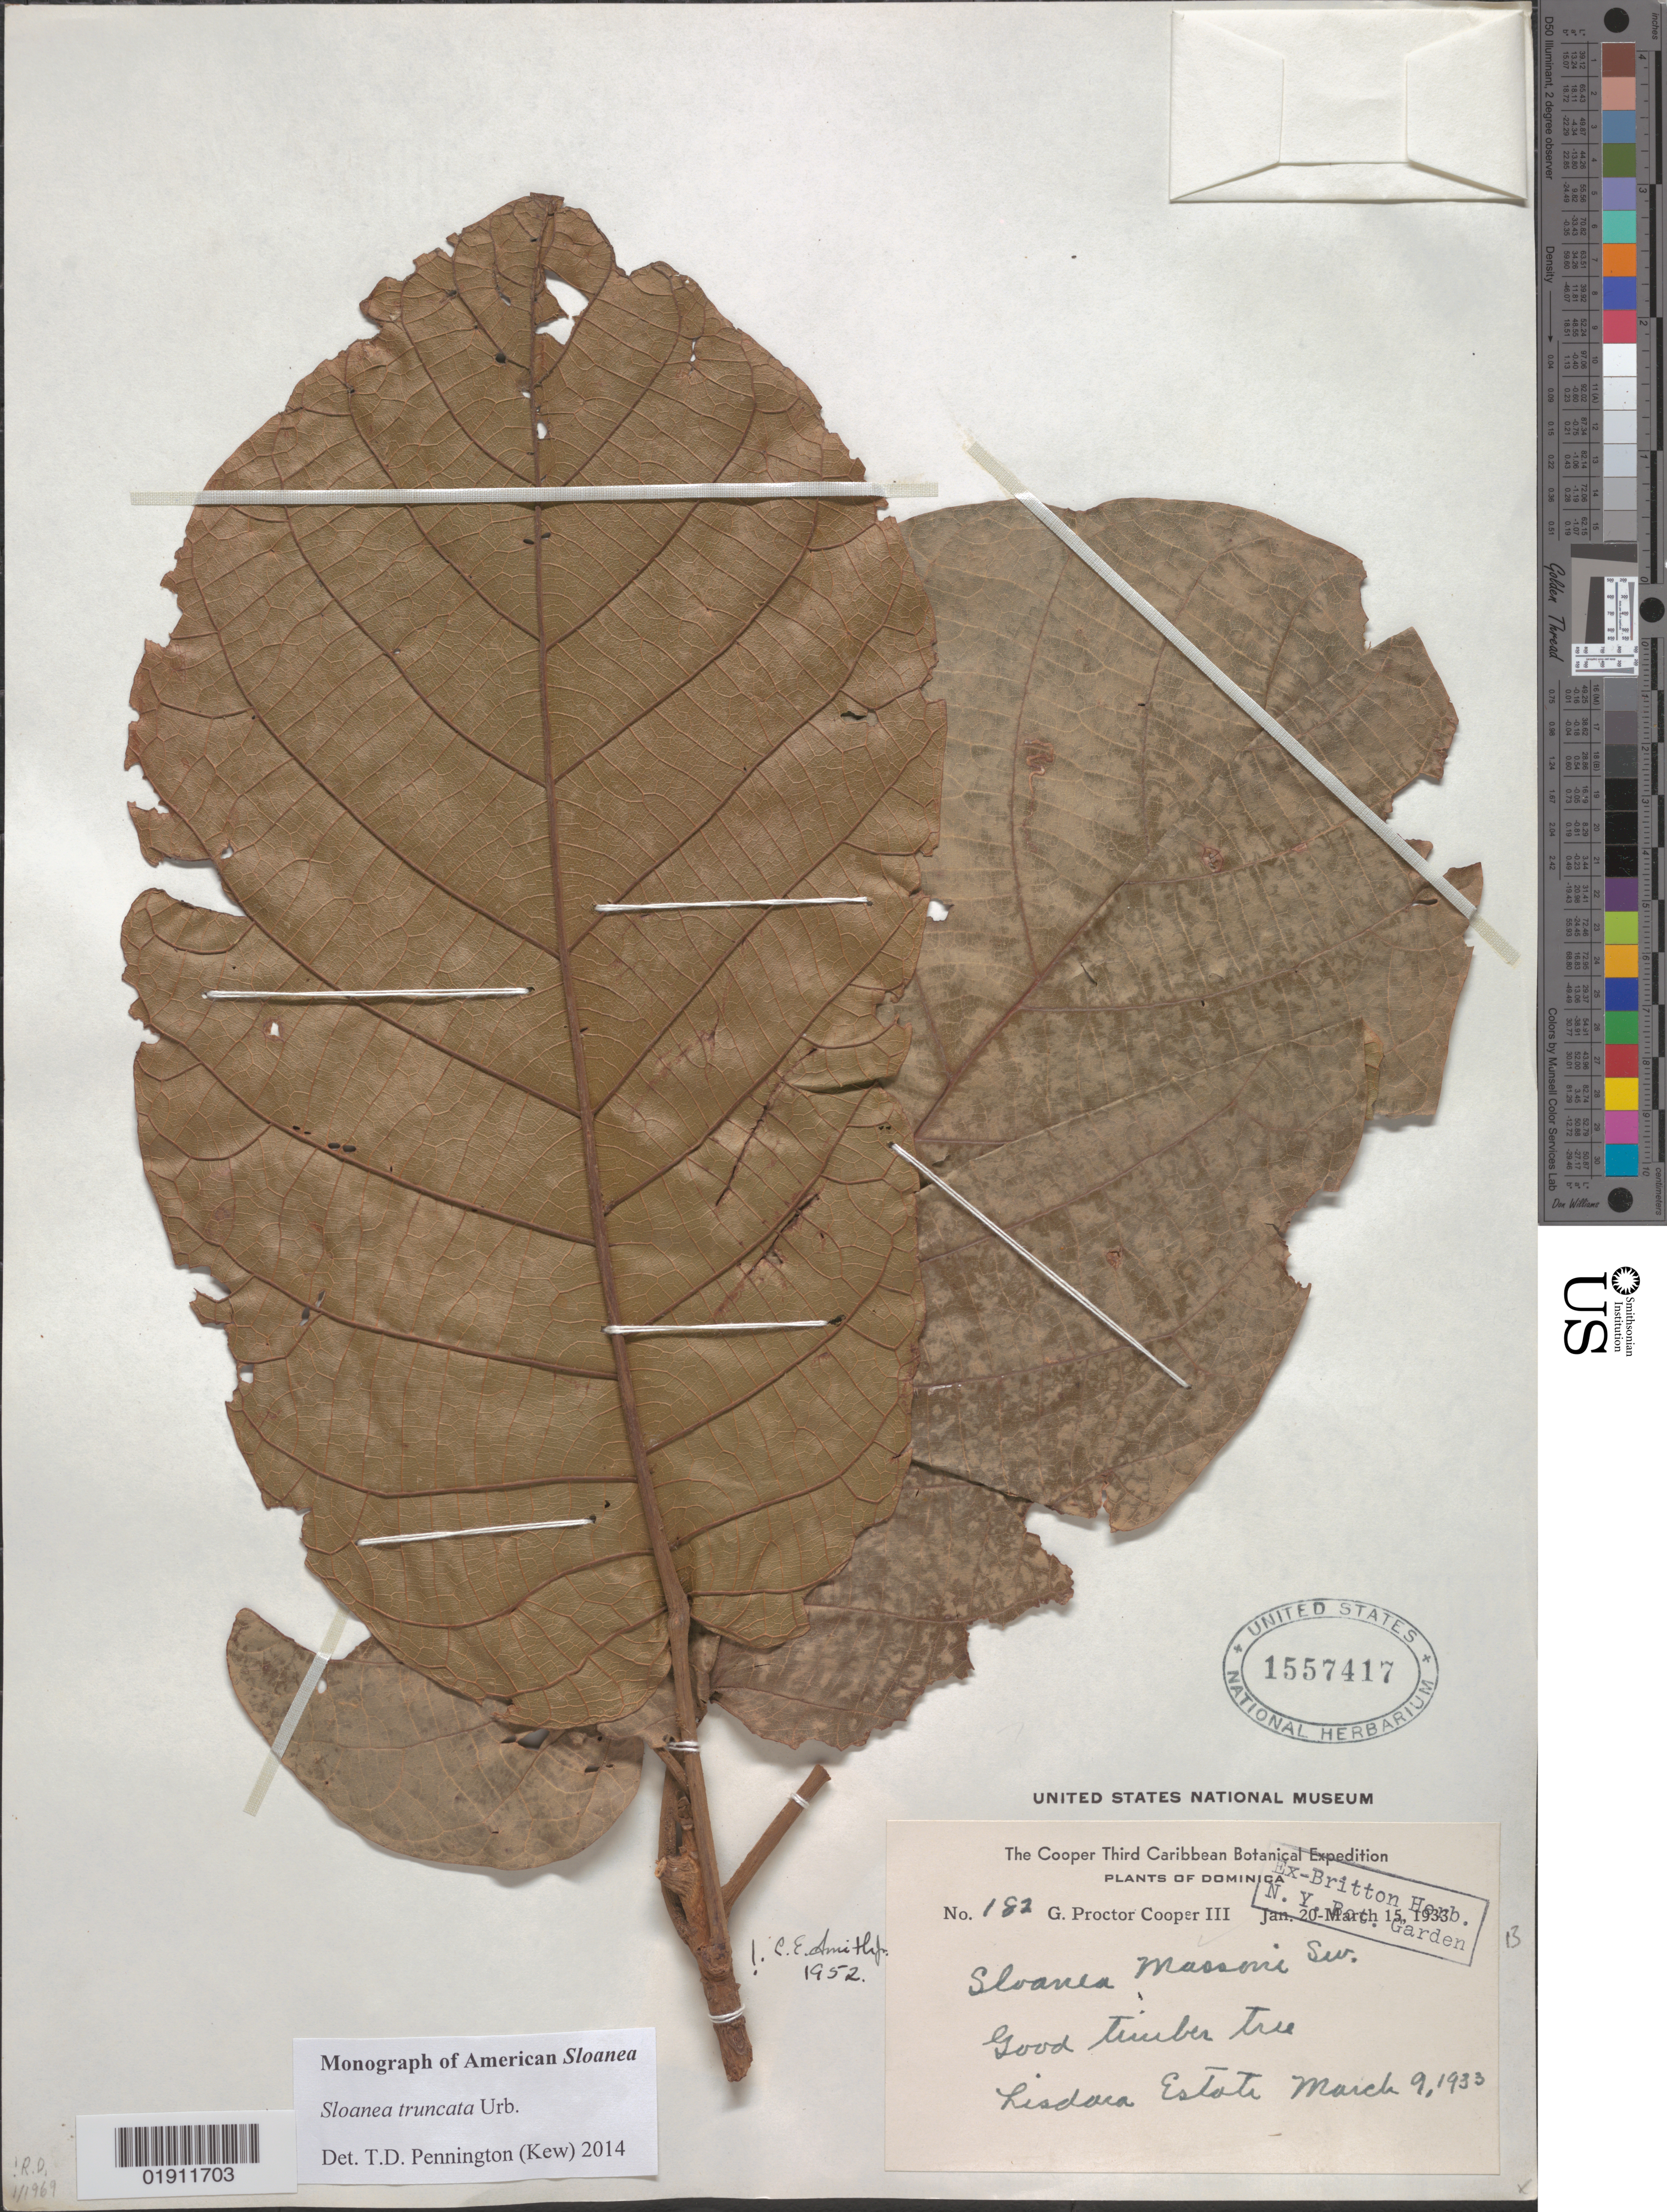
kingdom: Plantae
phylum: Tracheophyta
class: Magnoliopsida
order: Oxalidales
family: Elaeocarpaceae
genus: Sloanea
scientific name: Sloanea truncata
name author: Urb.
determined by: Pennington, T. D., (K)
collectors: G. Cooper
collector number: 182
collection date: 1933-03-09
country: Dominica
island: Dominica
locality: Lisdara Estate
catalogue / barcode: US 1557417